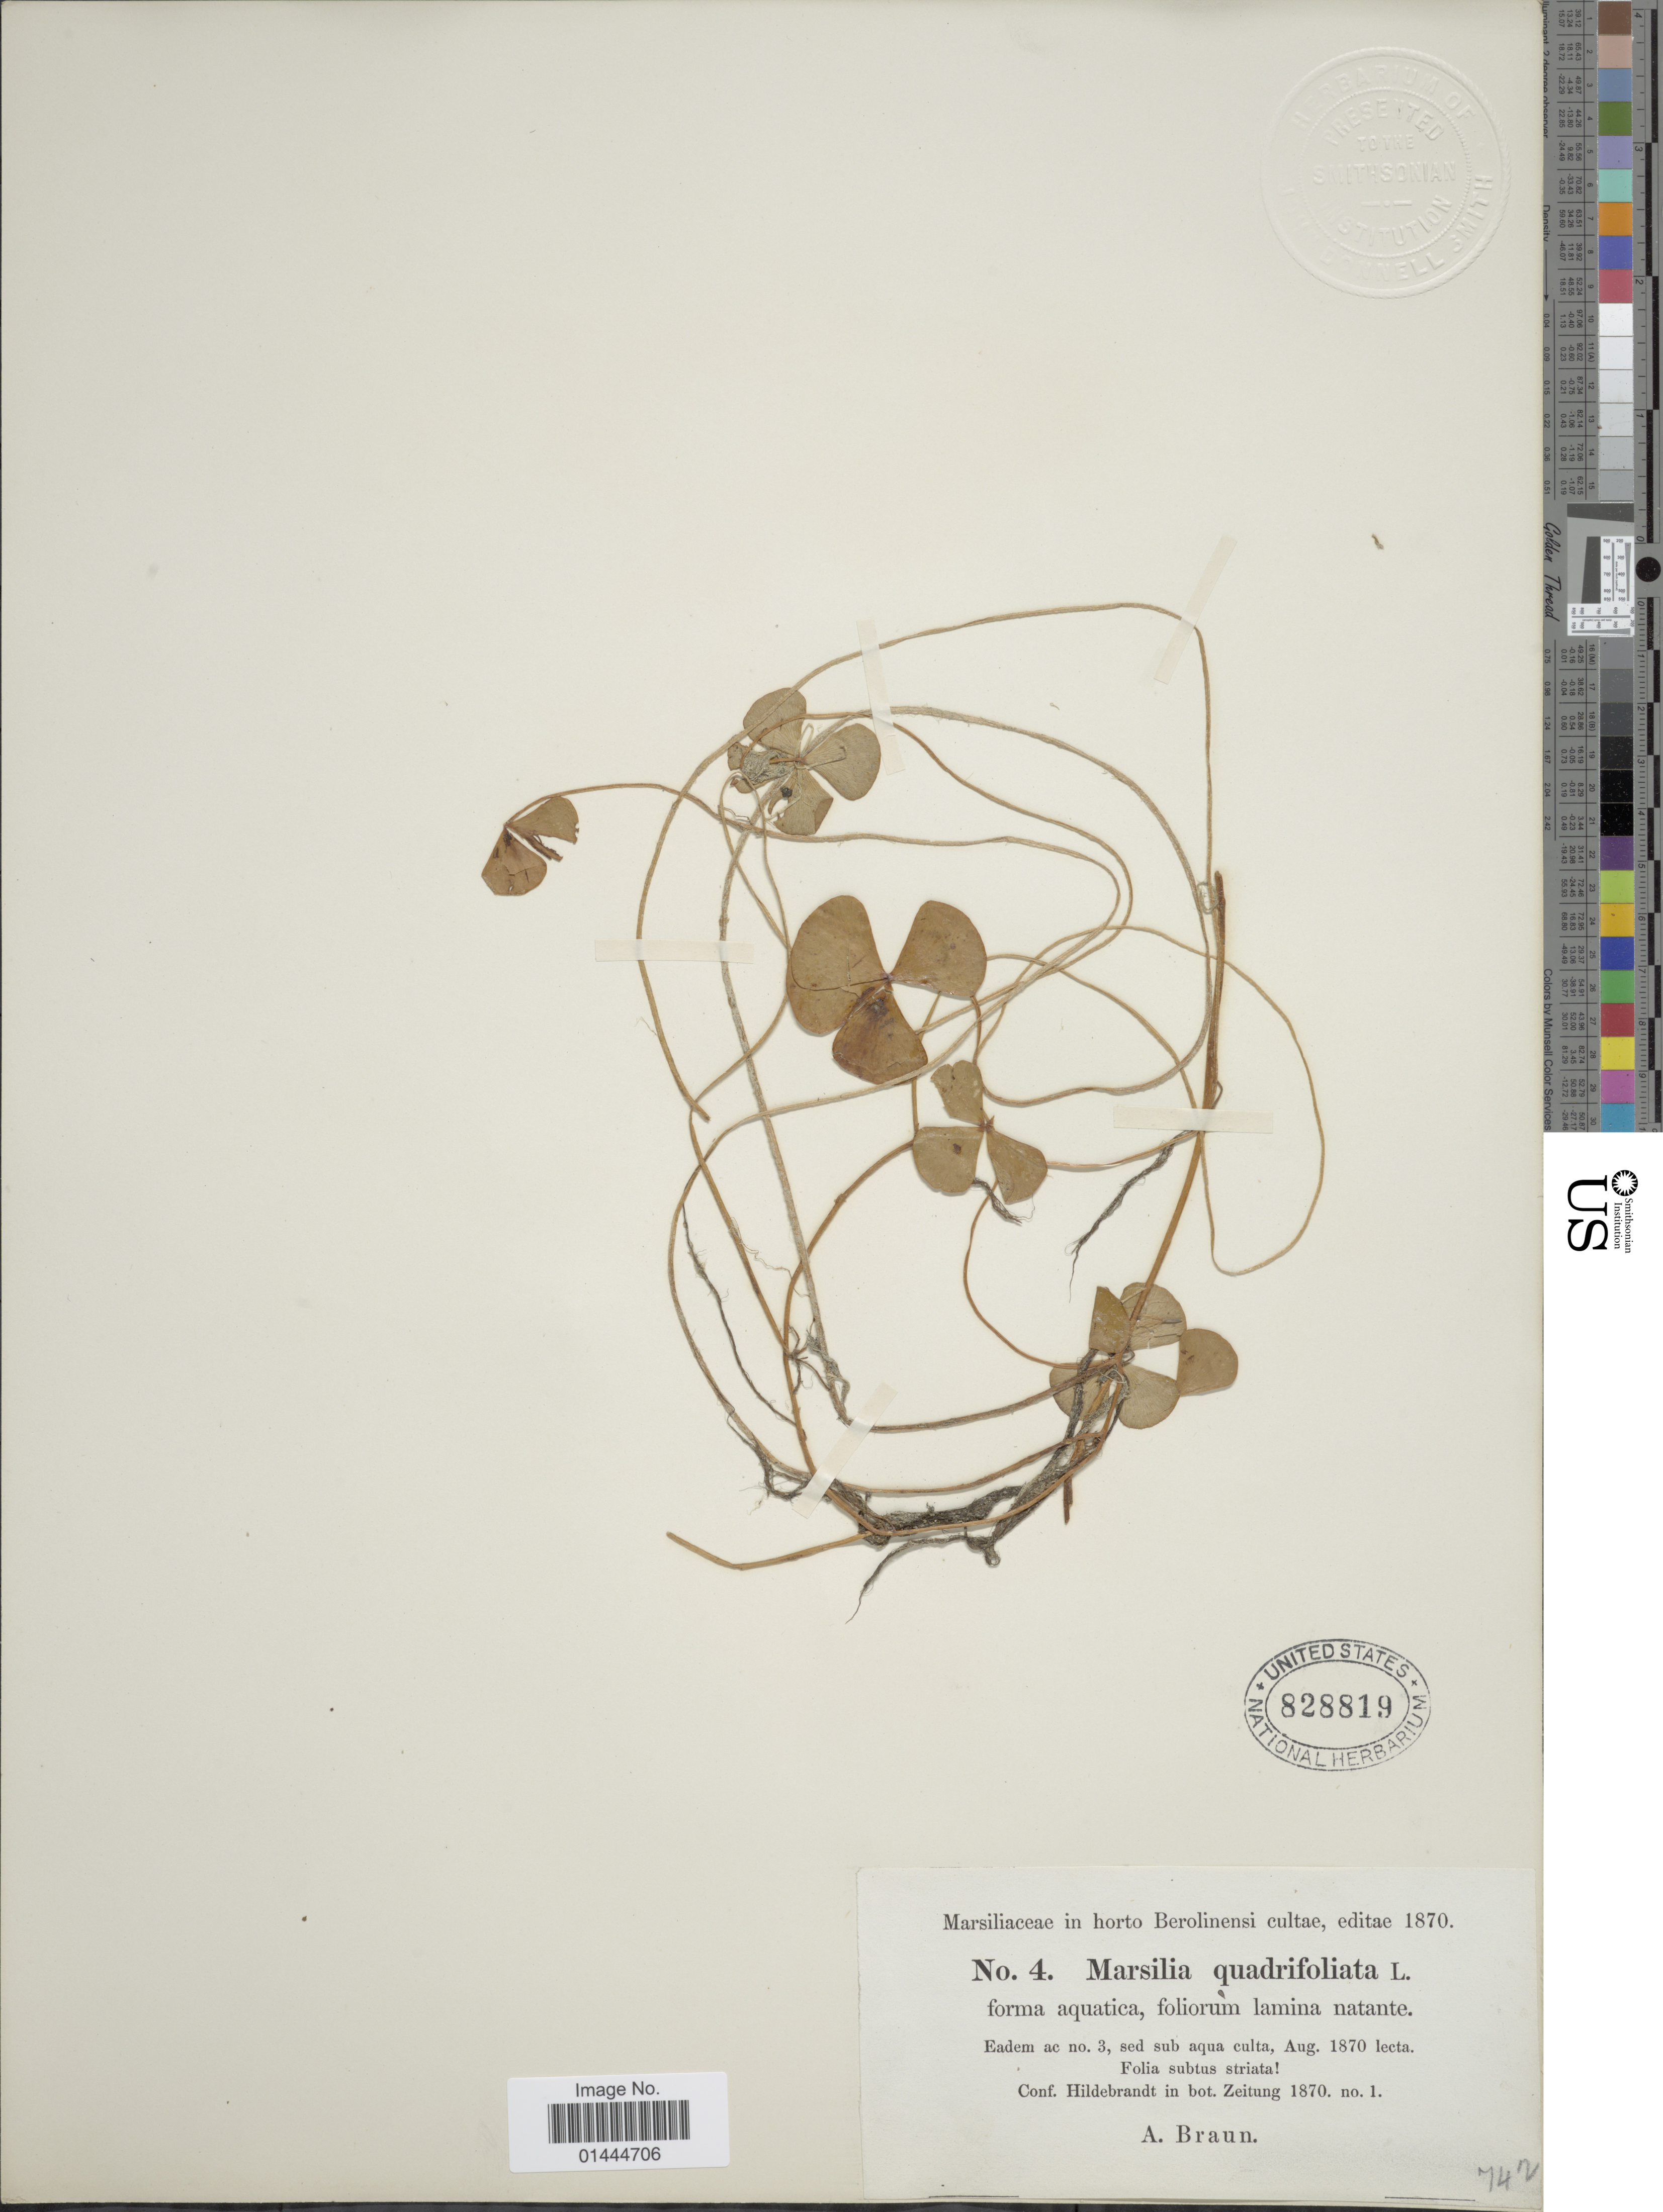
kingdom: Plantae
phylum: Tracheophyta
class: Polypodiopsida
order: Salviniales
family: Marsileaceae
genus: Marsilea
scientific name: Marsilea quadrifolia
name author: L.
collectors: A. Braun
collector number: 4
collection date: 1870-08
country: Germany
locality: In horto Berolinensi cultae, Eaden ac, no. 3, sed sub aque culta, conf. Hildebrandt in bot. Zeitung.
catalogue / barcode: US 828819